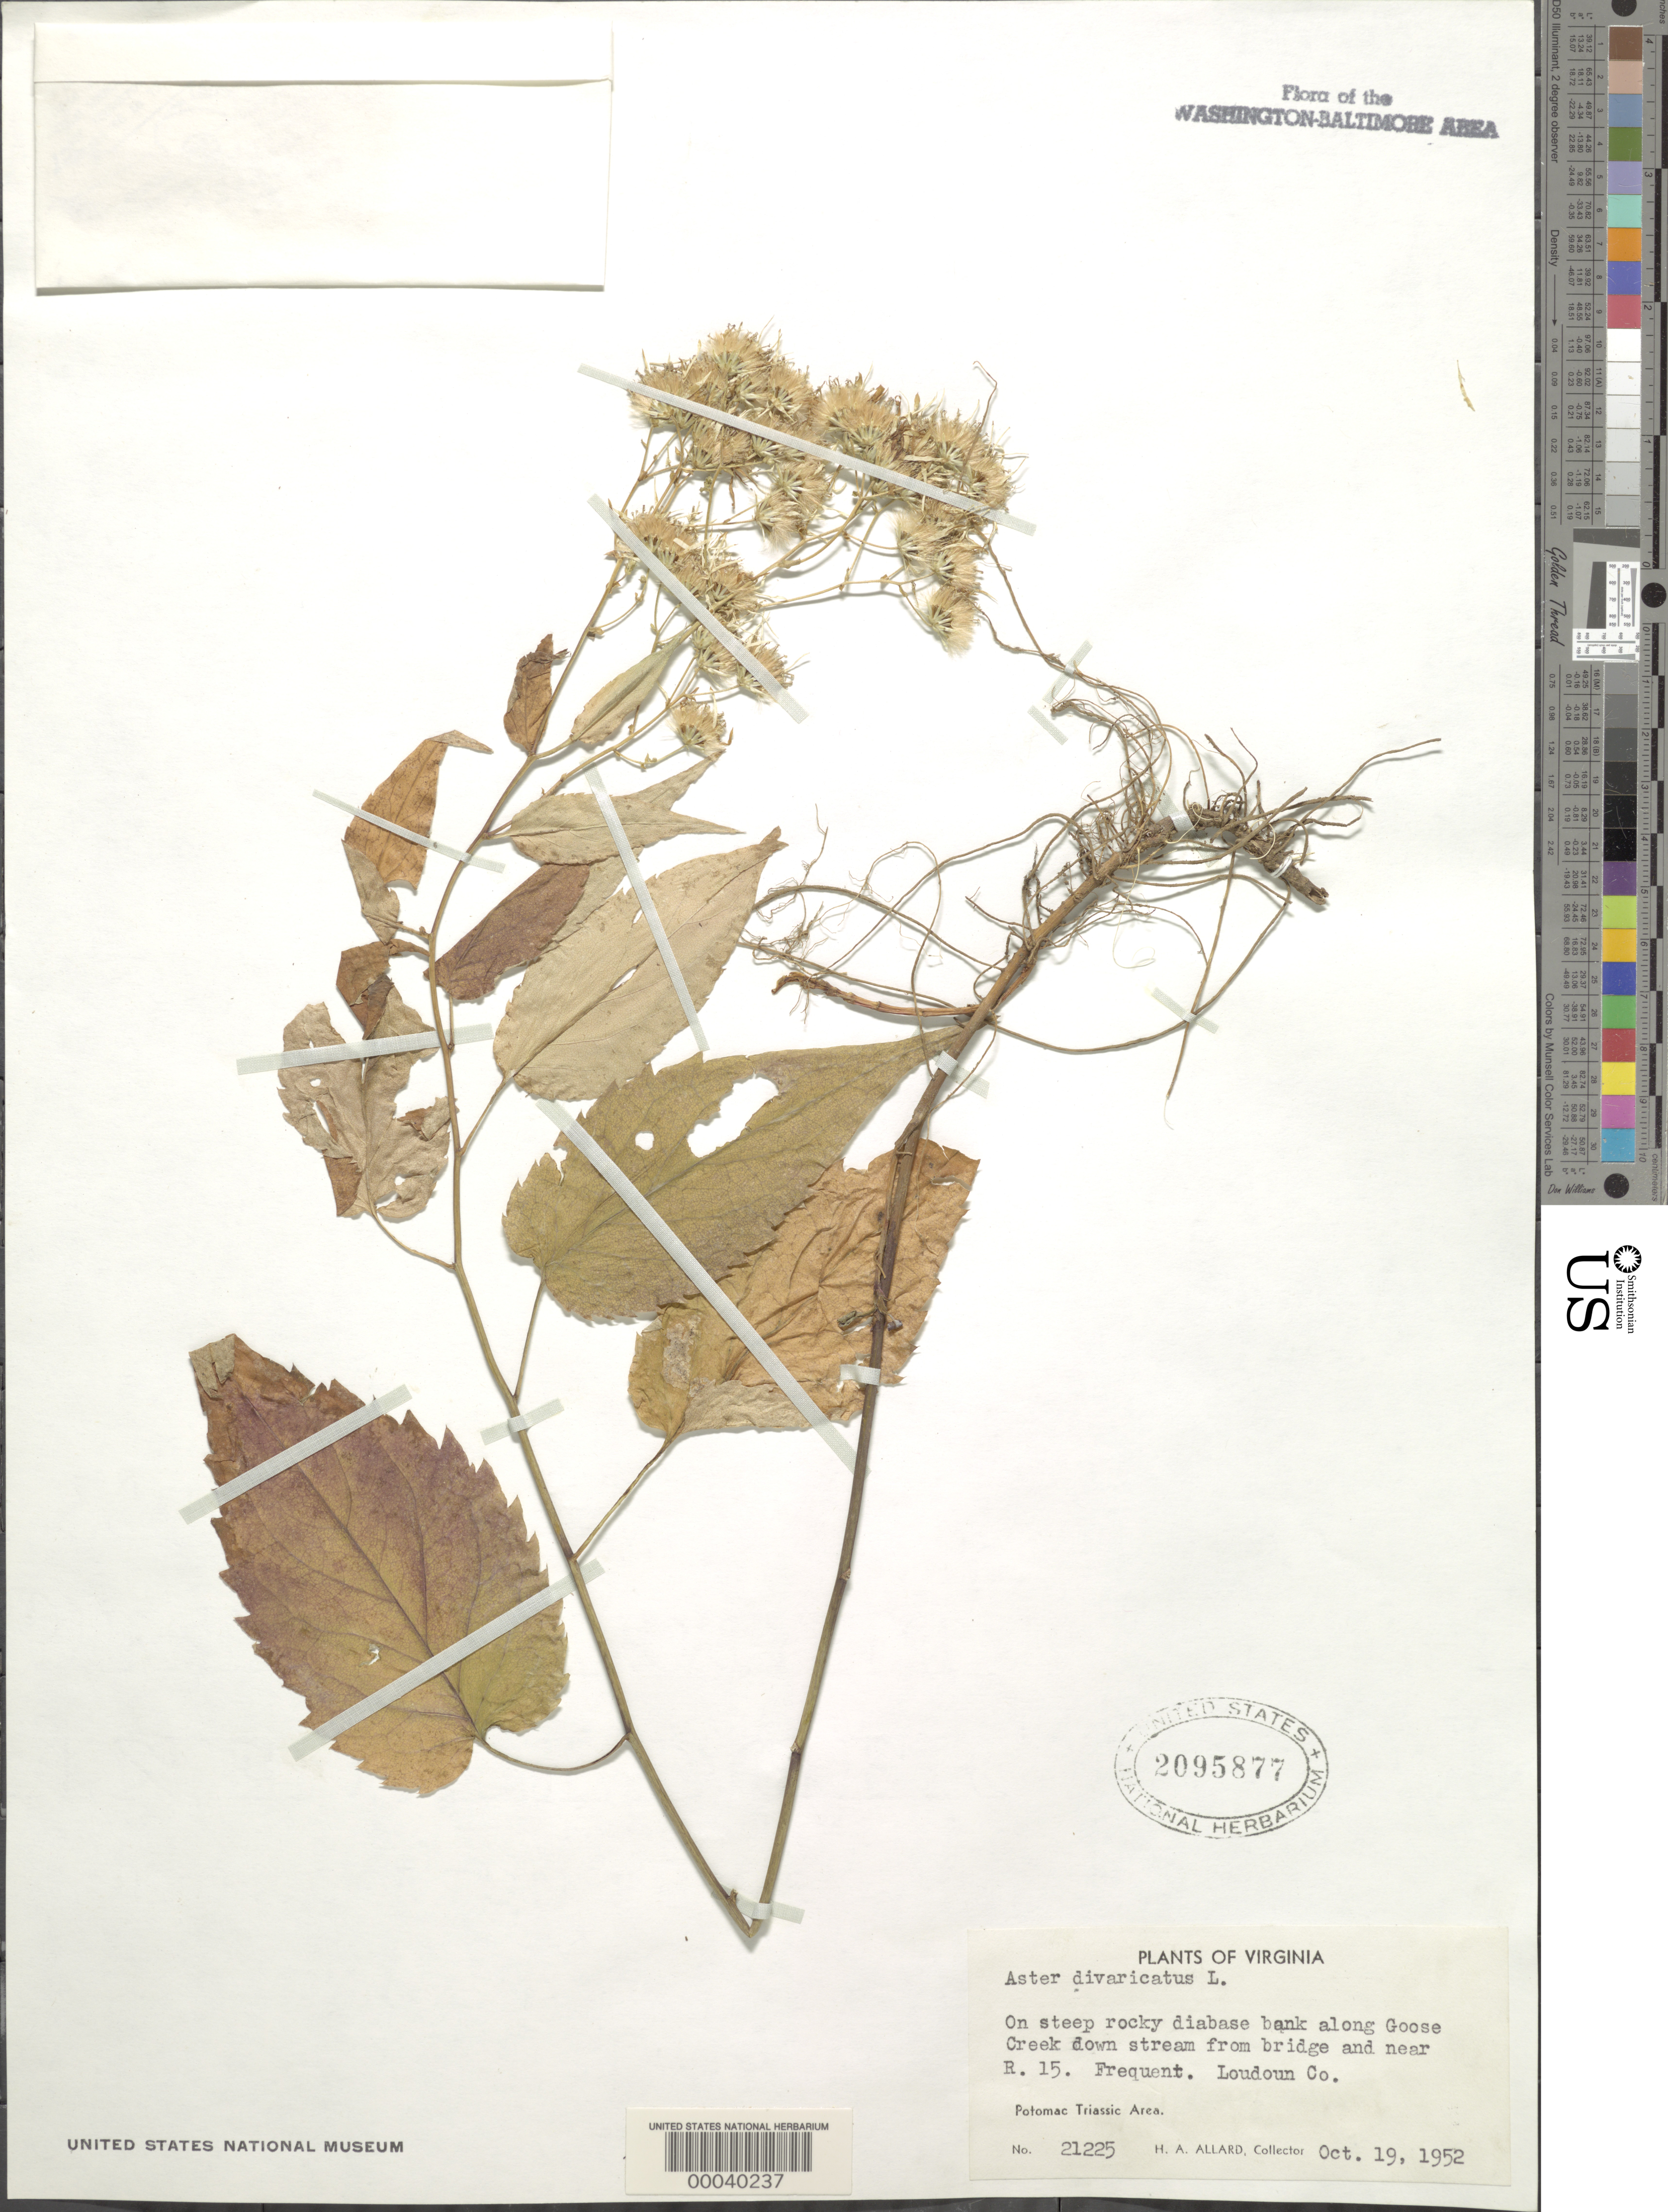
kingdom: Plantae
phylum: Tracheophyta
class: Magnoliopsida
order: Asterales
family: Asteraceae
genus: Eurybia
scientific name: Eurybia divaricata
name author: (L.) G.L. Nesom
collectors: H. A. Allard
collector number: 21225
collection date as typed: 19 Oct 1952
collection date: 1952-10-19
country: United States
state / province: Virginia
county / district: Loudoun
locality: downstream from Rt. 15 on Goose Creek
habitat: Rocky bank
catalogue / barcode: US 2095877